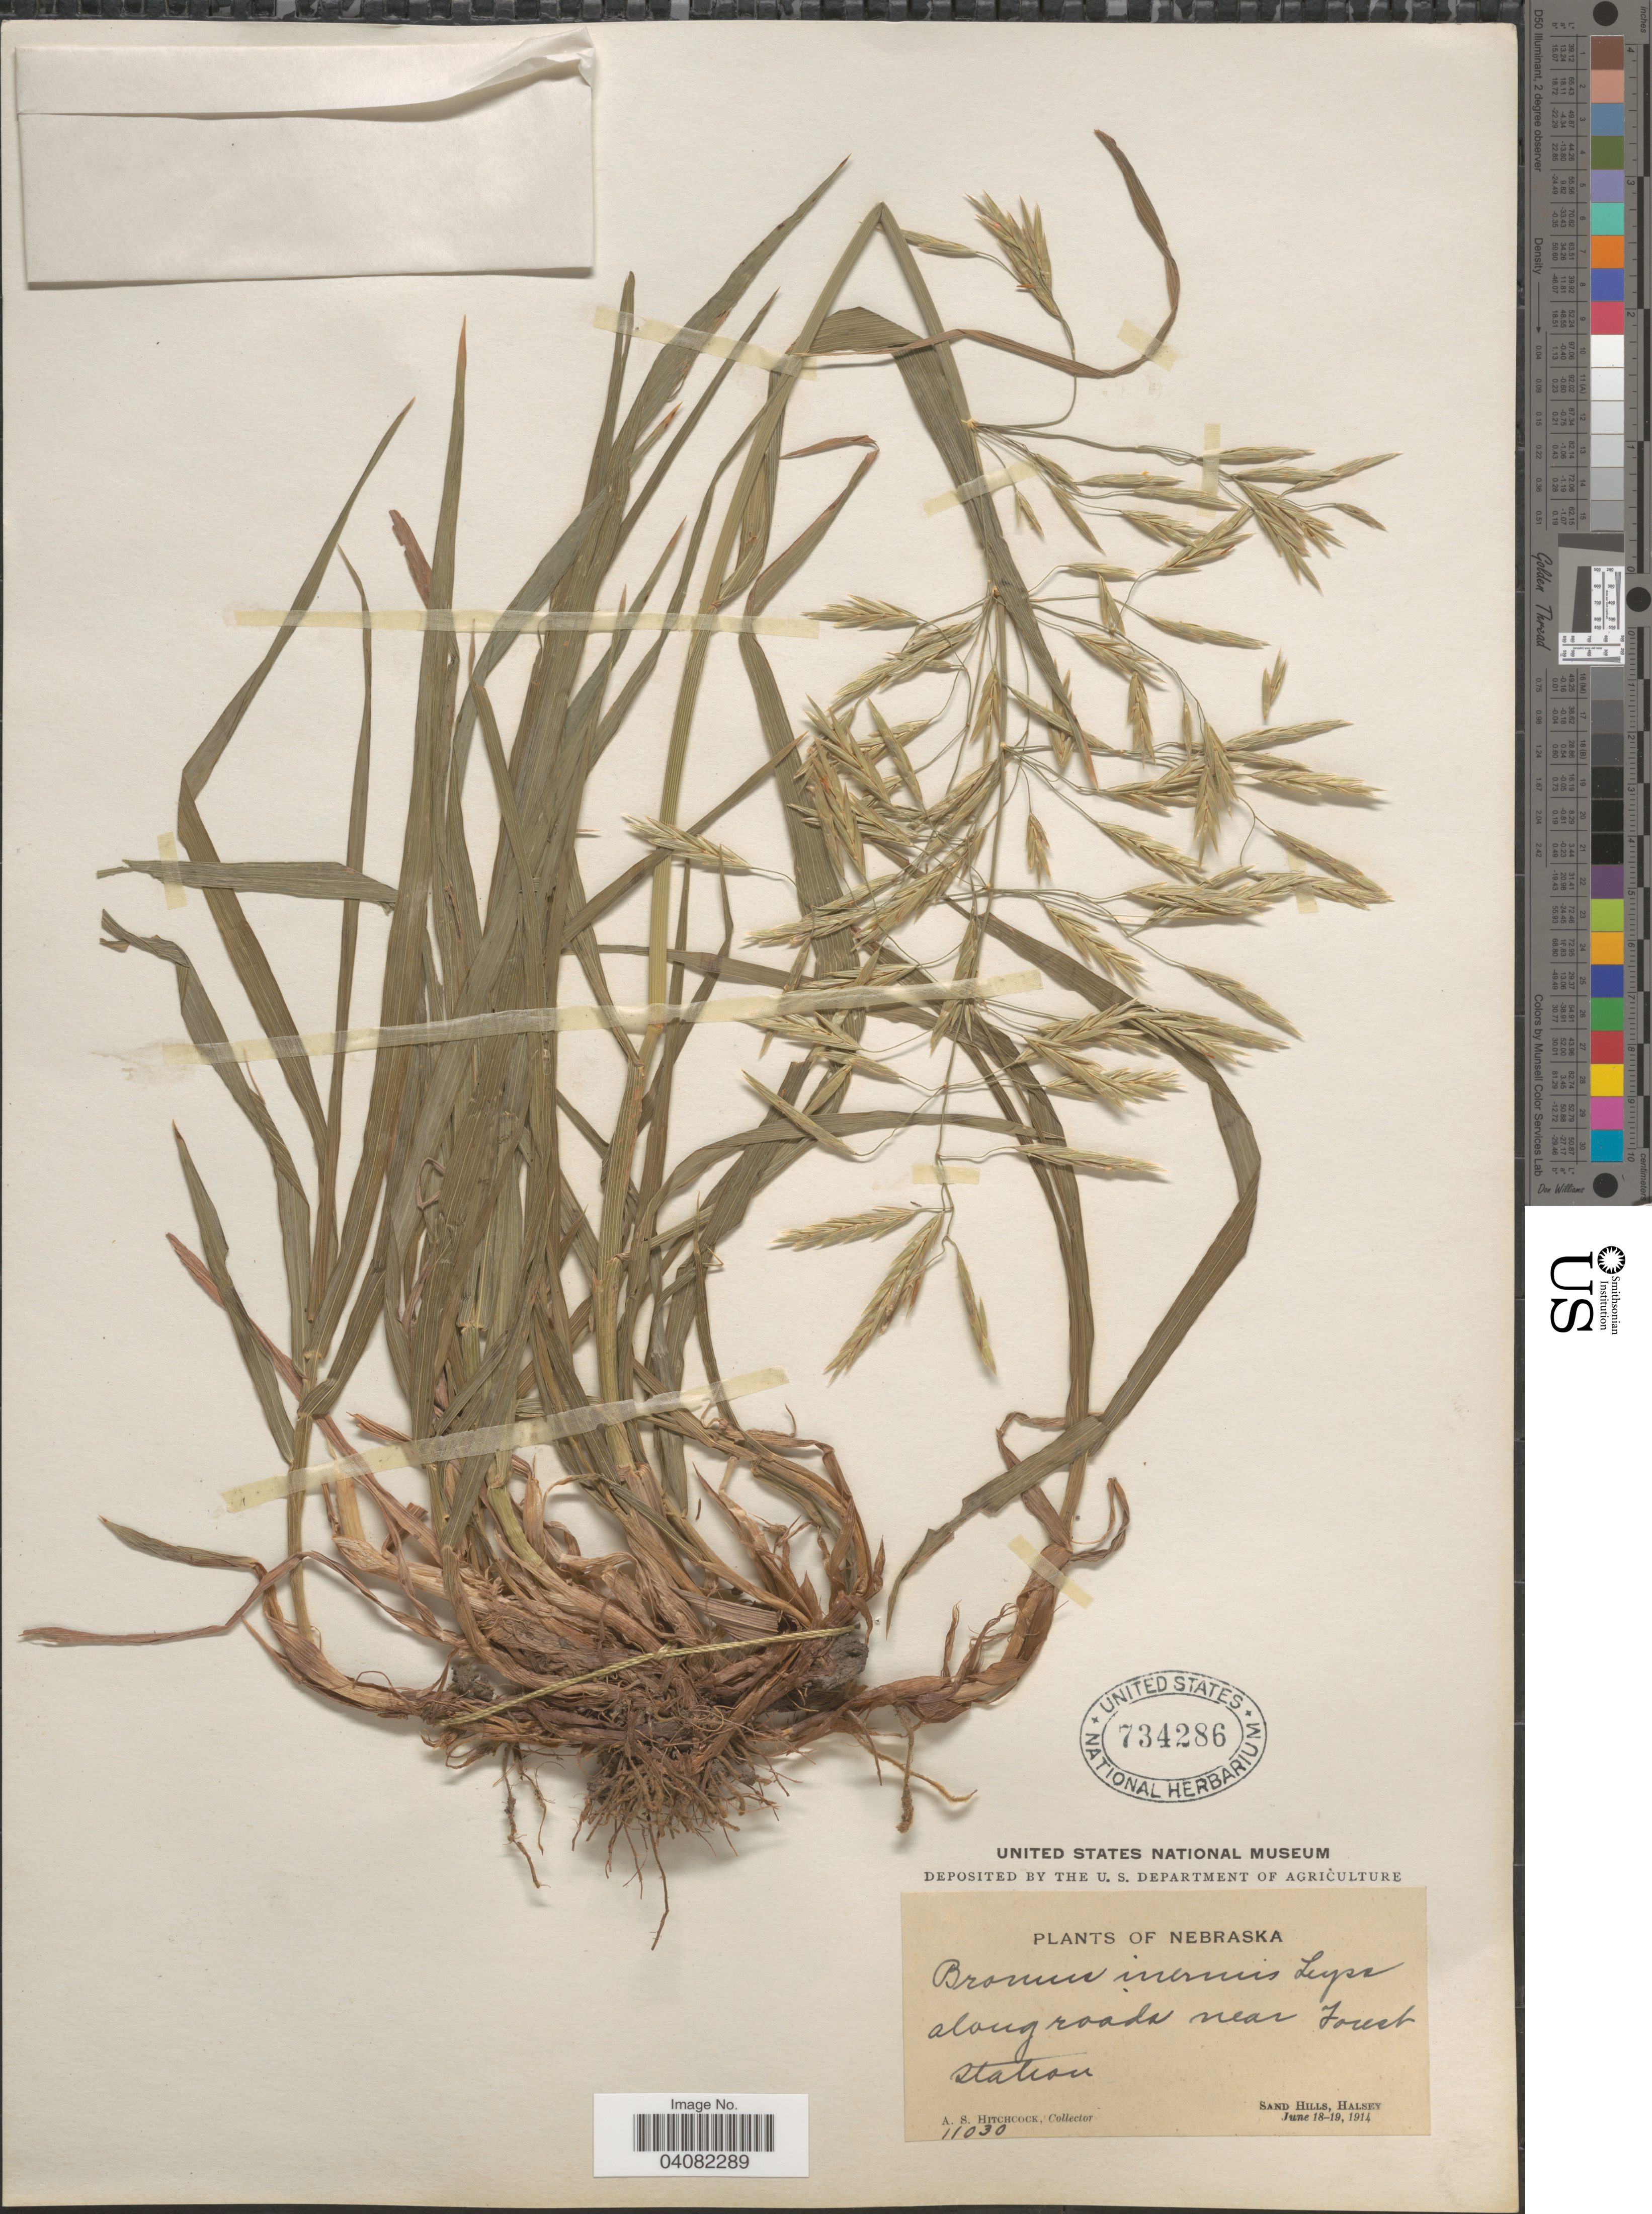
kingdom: Plantae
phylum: Tracheophyta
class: Liliopsida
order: Poales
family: Poaceae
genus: Bromus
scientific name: Bromus inermis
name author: Leyss.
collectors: A. S. Hitchcock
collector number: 11030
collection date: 1914-06-18/1914-06-19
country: United States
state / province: Nebraska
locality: Along roads near Forest station. Sand Hills, Halsey.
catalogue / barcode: US 734286